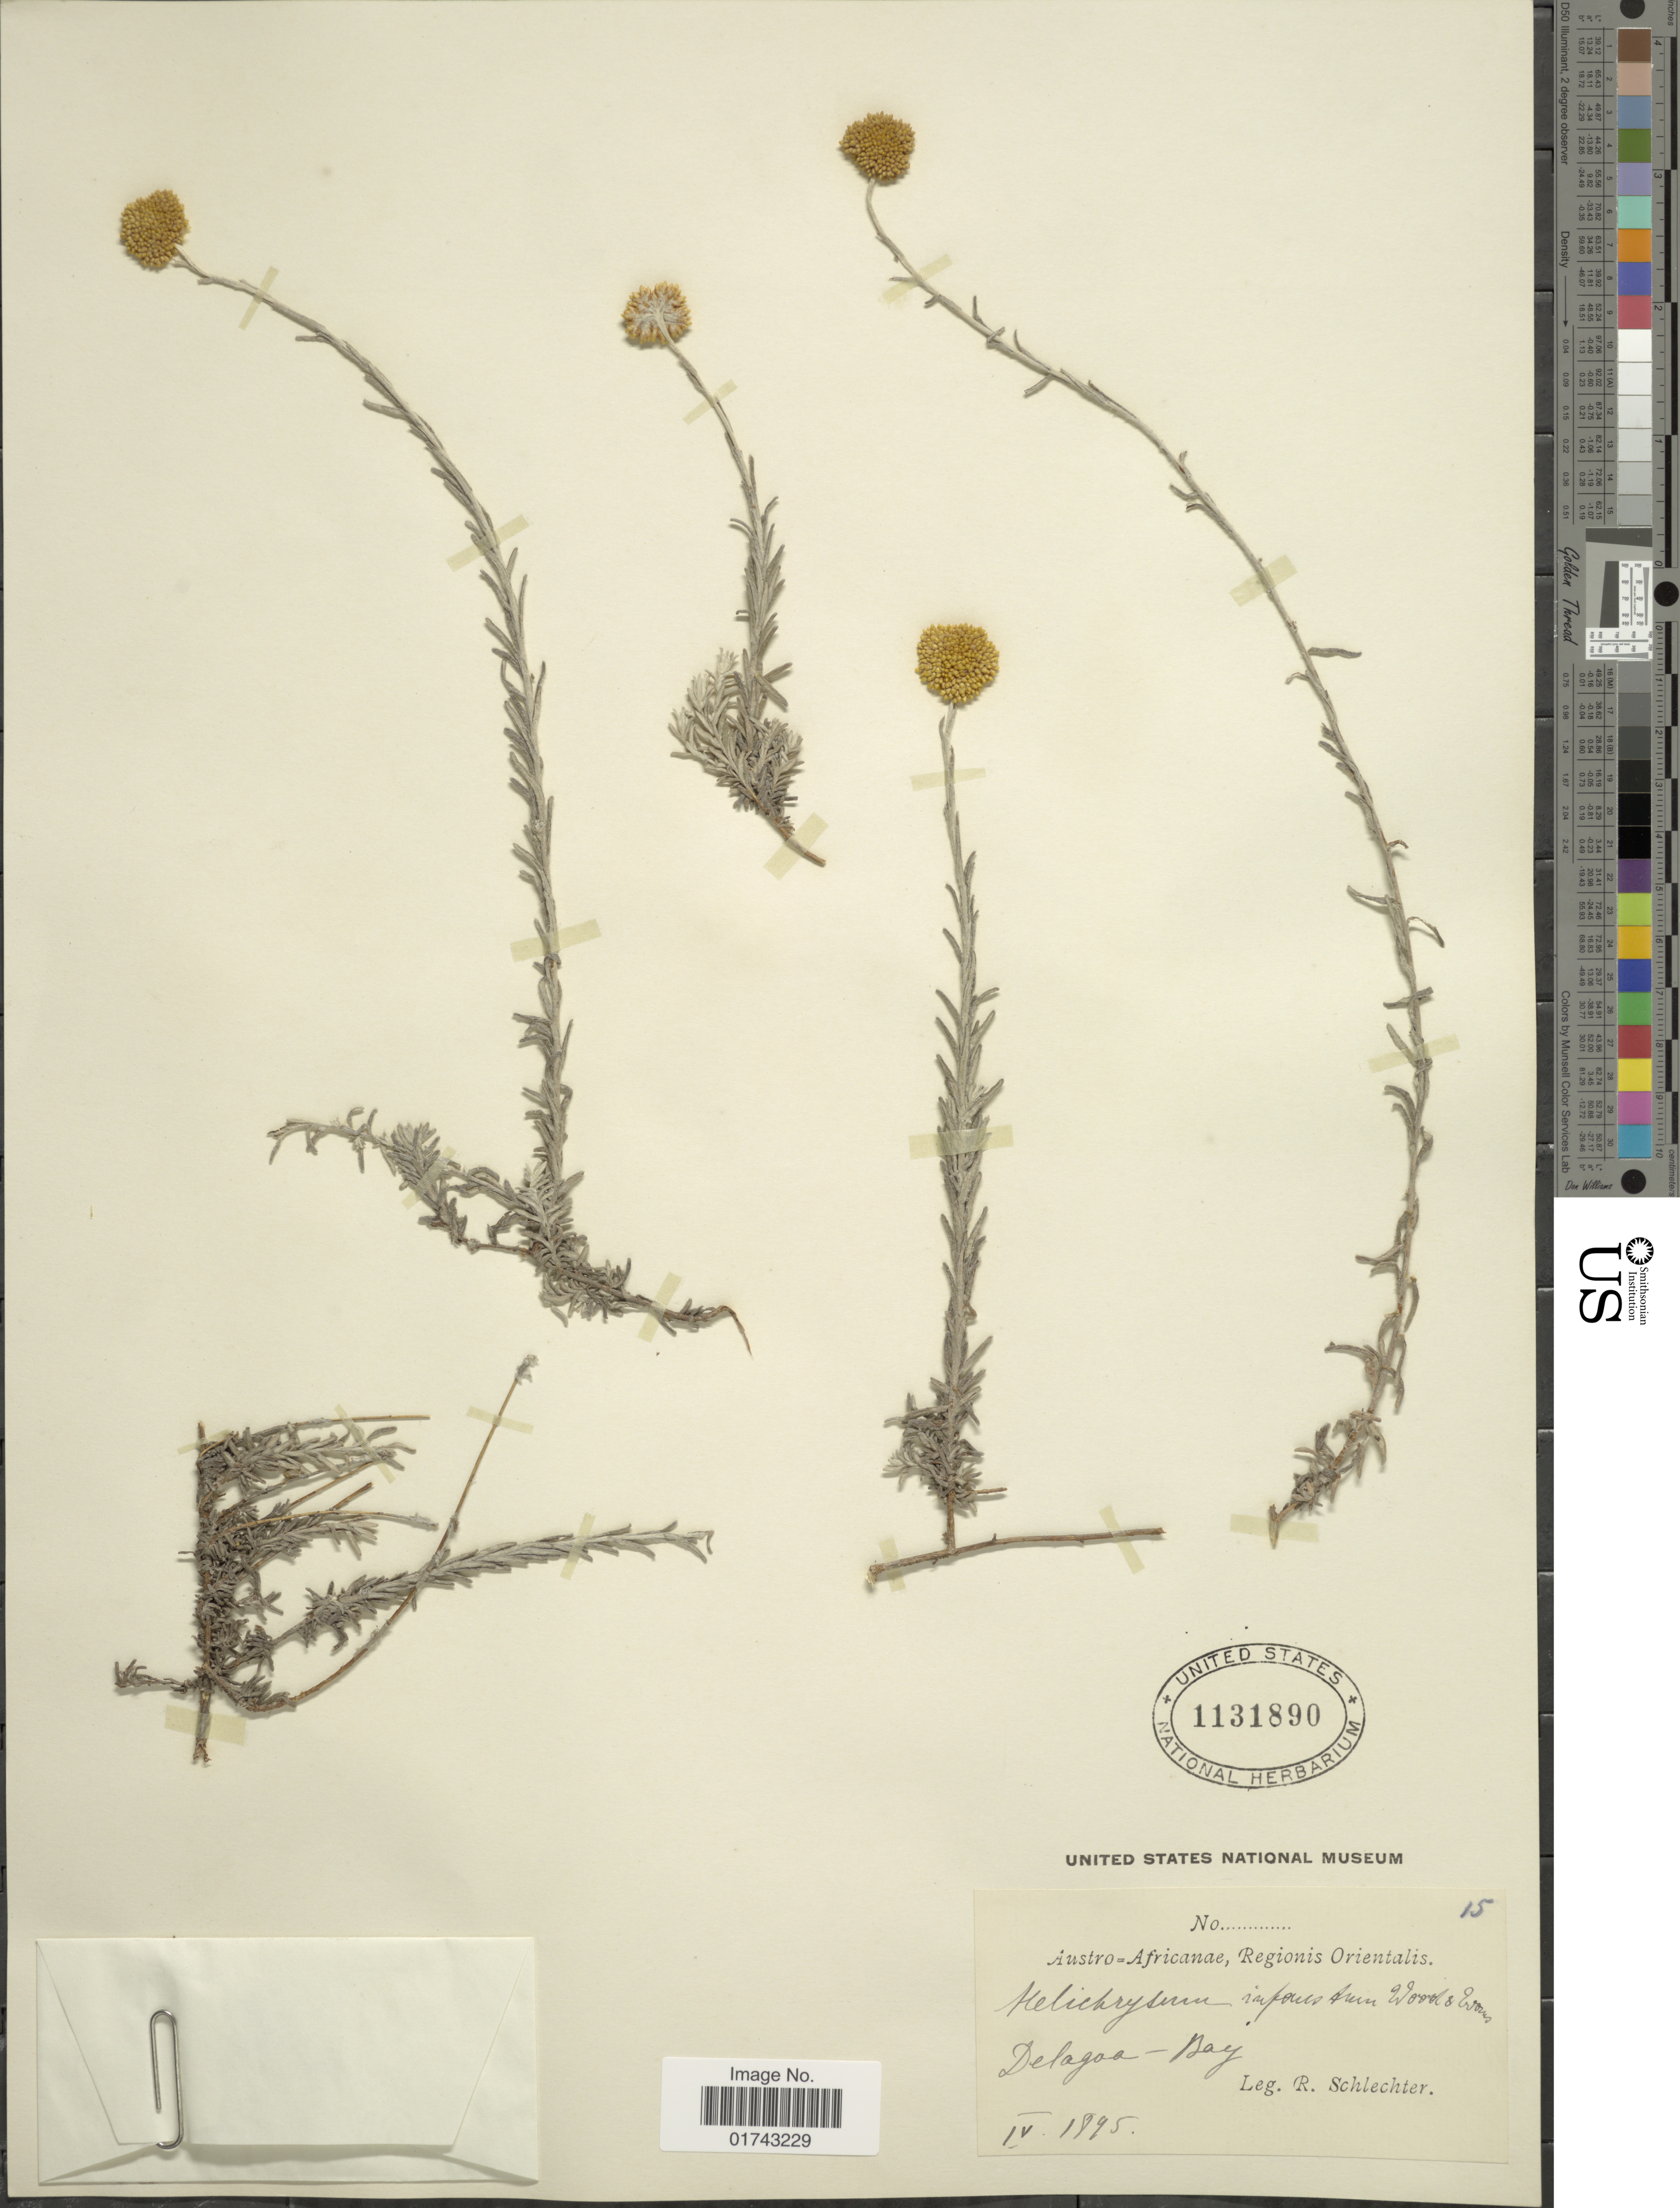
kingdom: Plantae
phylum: Tracheophyta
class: Magnoliopsida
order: Asterales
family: Asteraceae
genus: Helichrysum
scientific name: Helichrysum infaustum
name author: J.M. Wood & M.S. Evans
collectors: F. R. R. Schlechter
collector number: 15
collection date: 1895-04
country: Mozambique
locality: Austro-Africanae, Regionis Orientalis, Delagoa Bay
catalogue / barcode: US 1131890